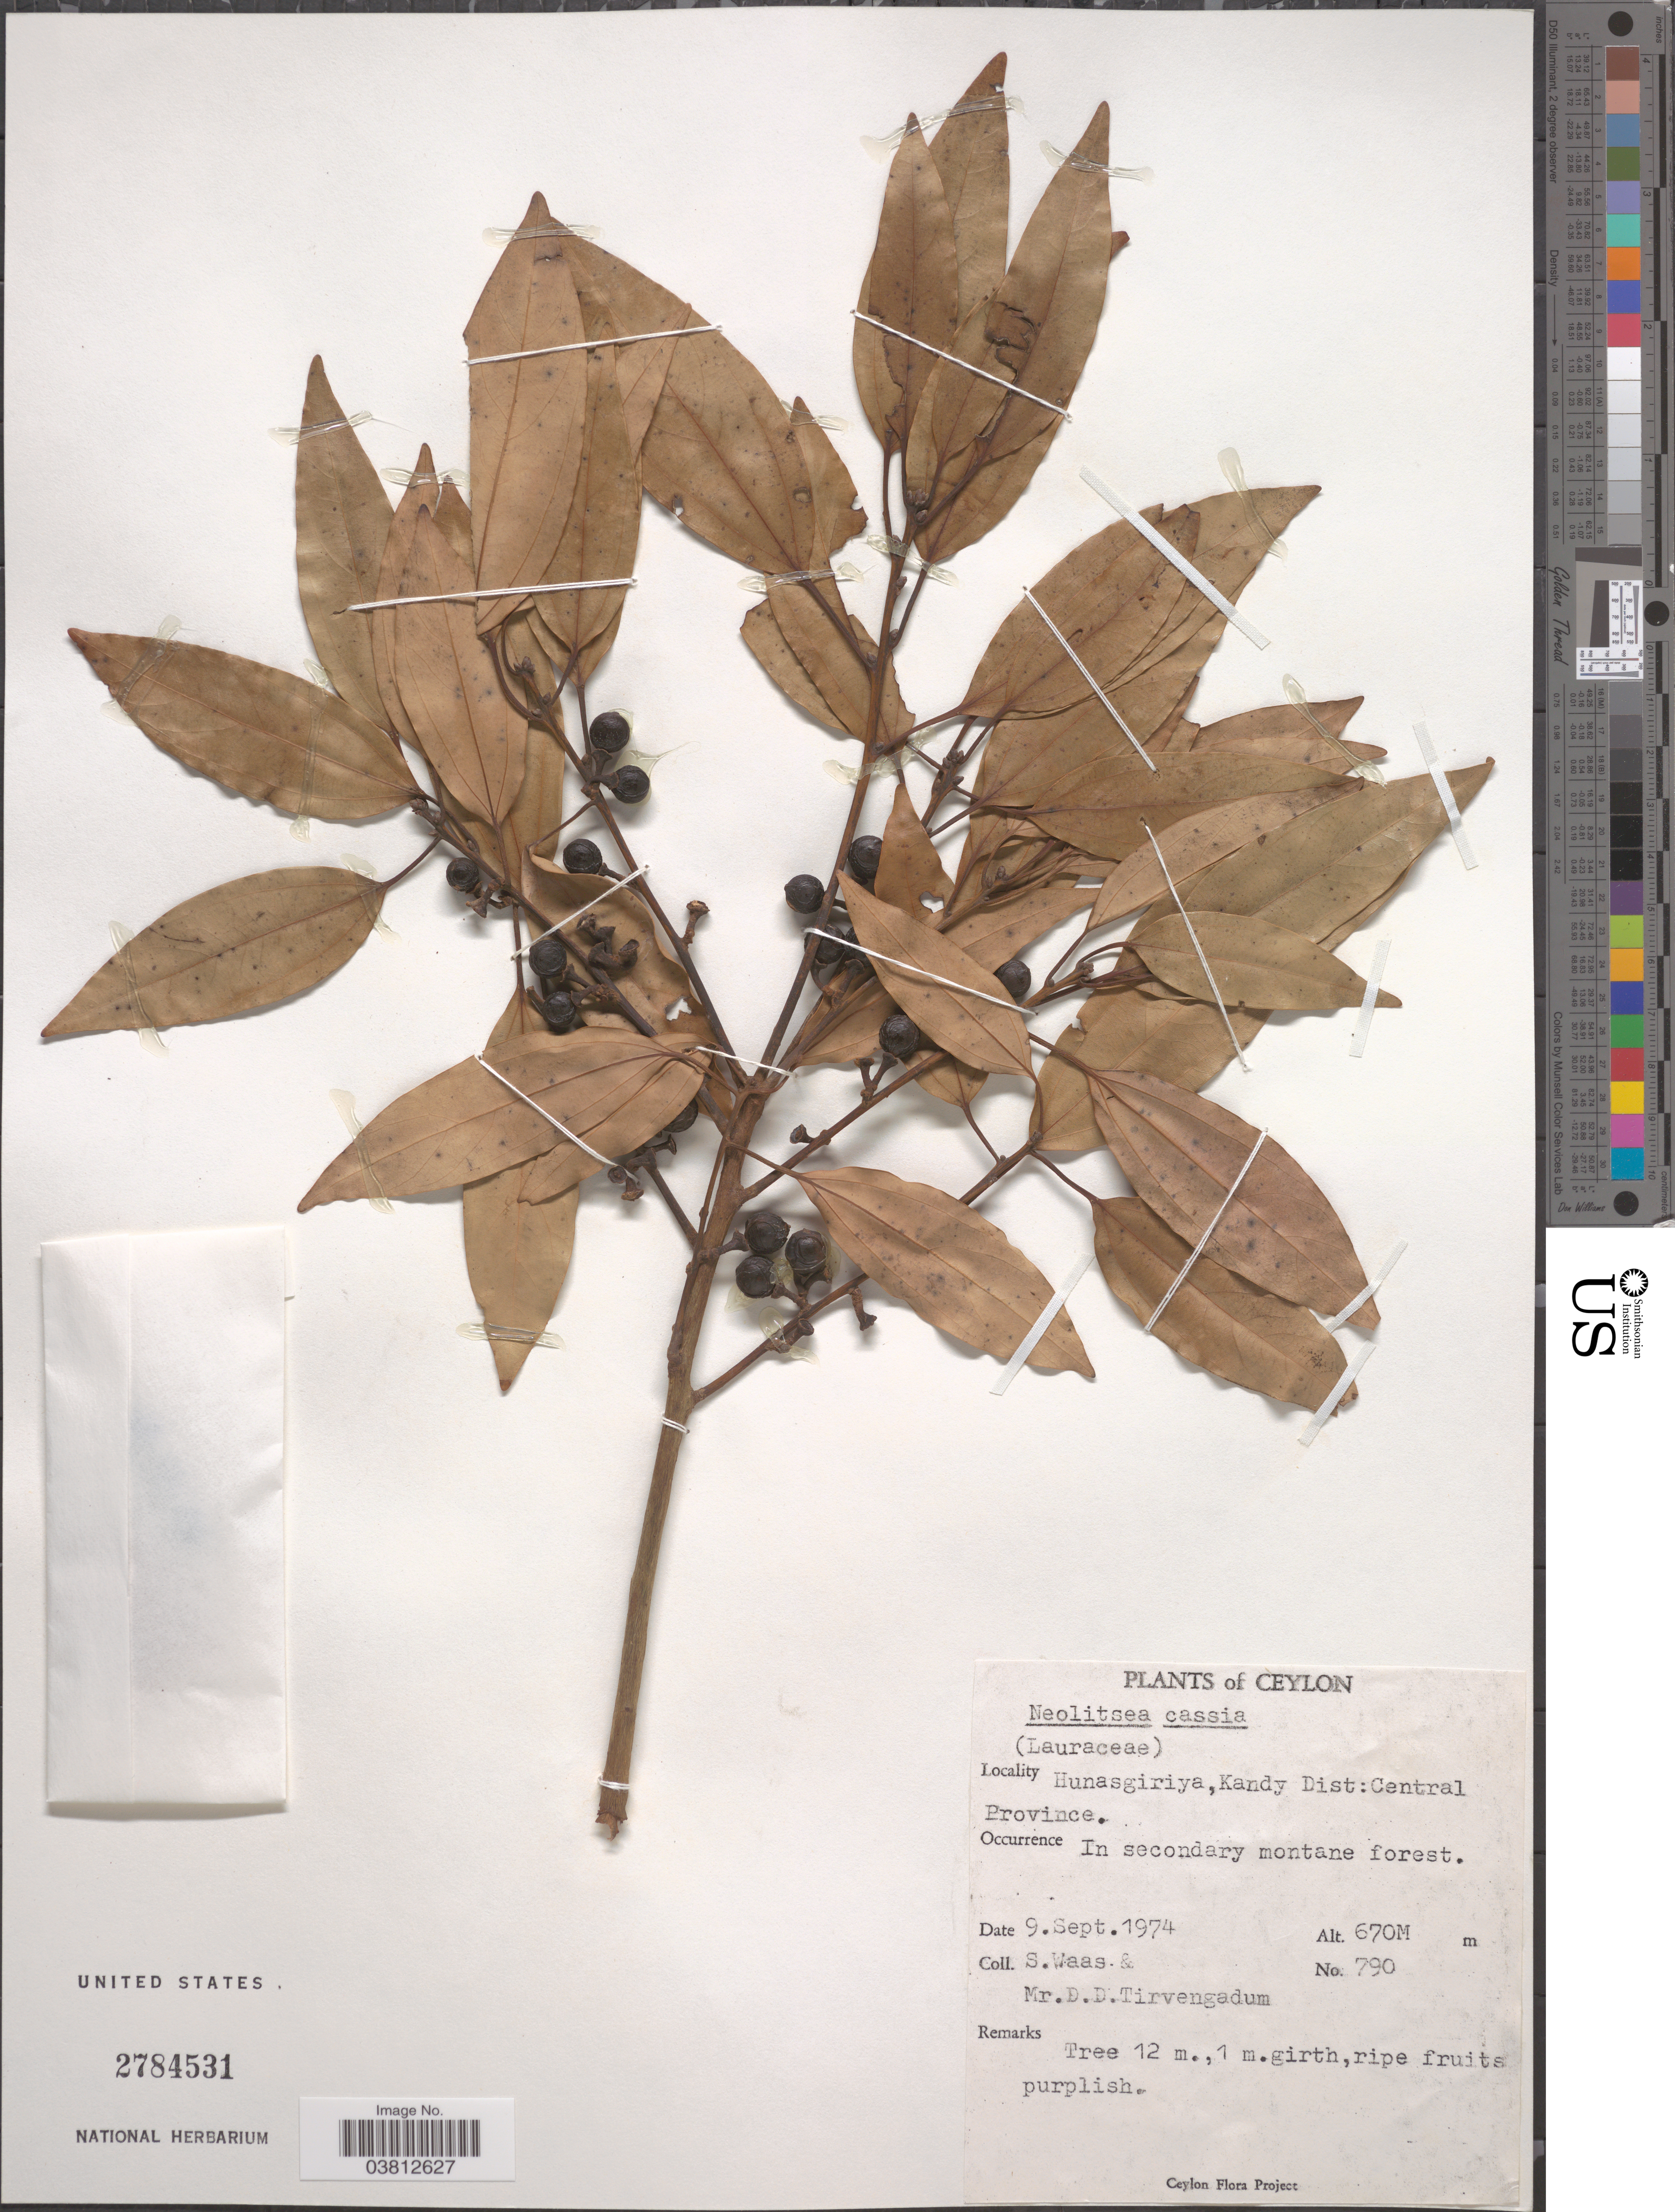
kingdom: Plantae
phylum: Tracheophyta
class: Magnoliopsida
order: Laurales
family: Lauraceae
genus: Neolitsea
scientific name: Neolitsea cassia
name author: (L.) Kosterm.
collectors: S. Waas & D. Tirvengadum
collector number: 790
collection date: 1974-09-09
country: Sri Lanka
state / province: Central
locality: Ceylon. Hunasgiriya, Kandy Dist: Central Province.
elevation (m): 670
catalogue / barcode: US 2784531